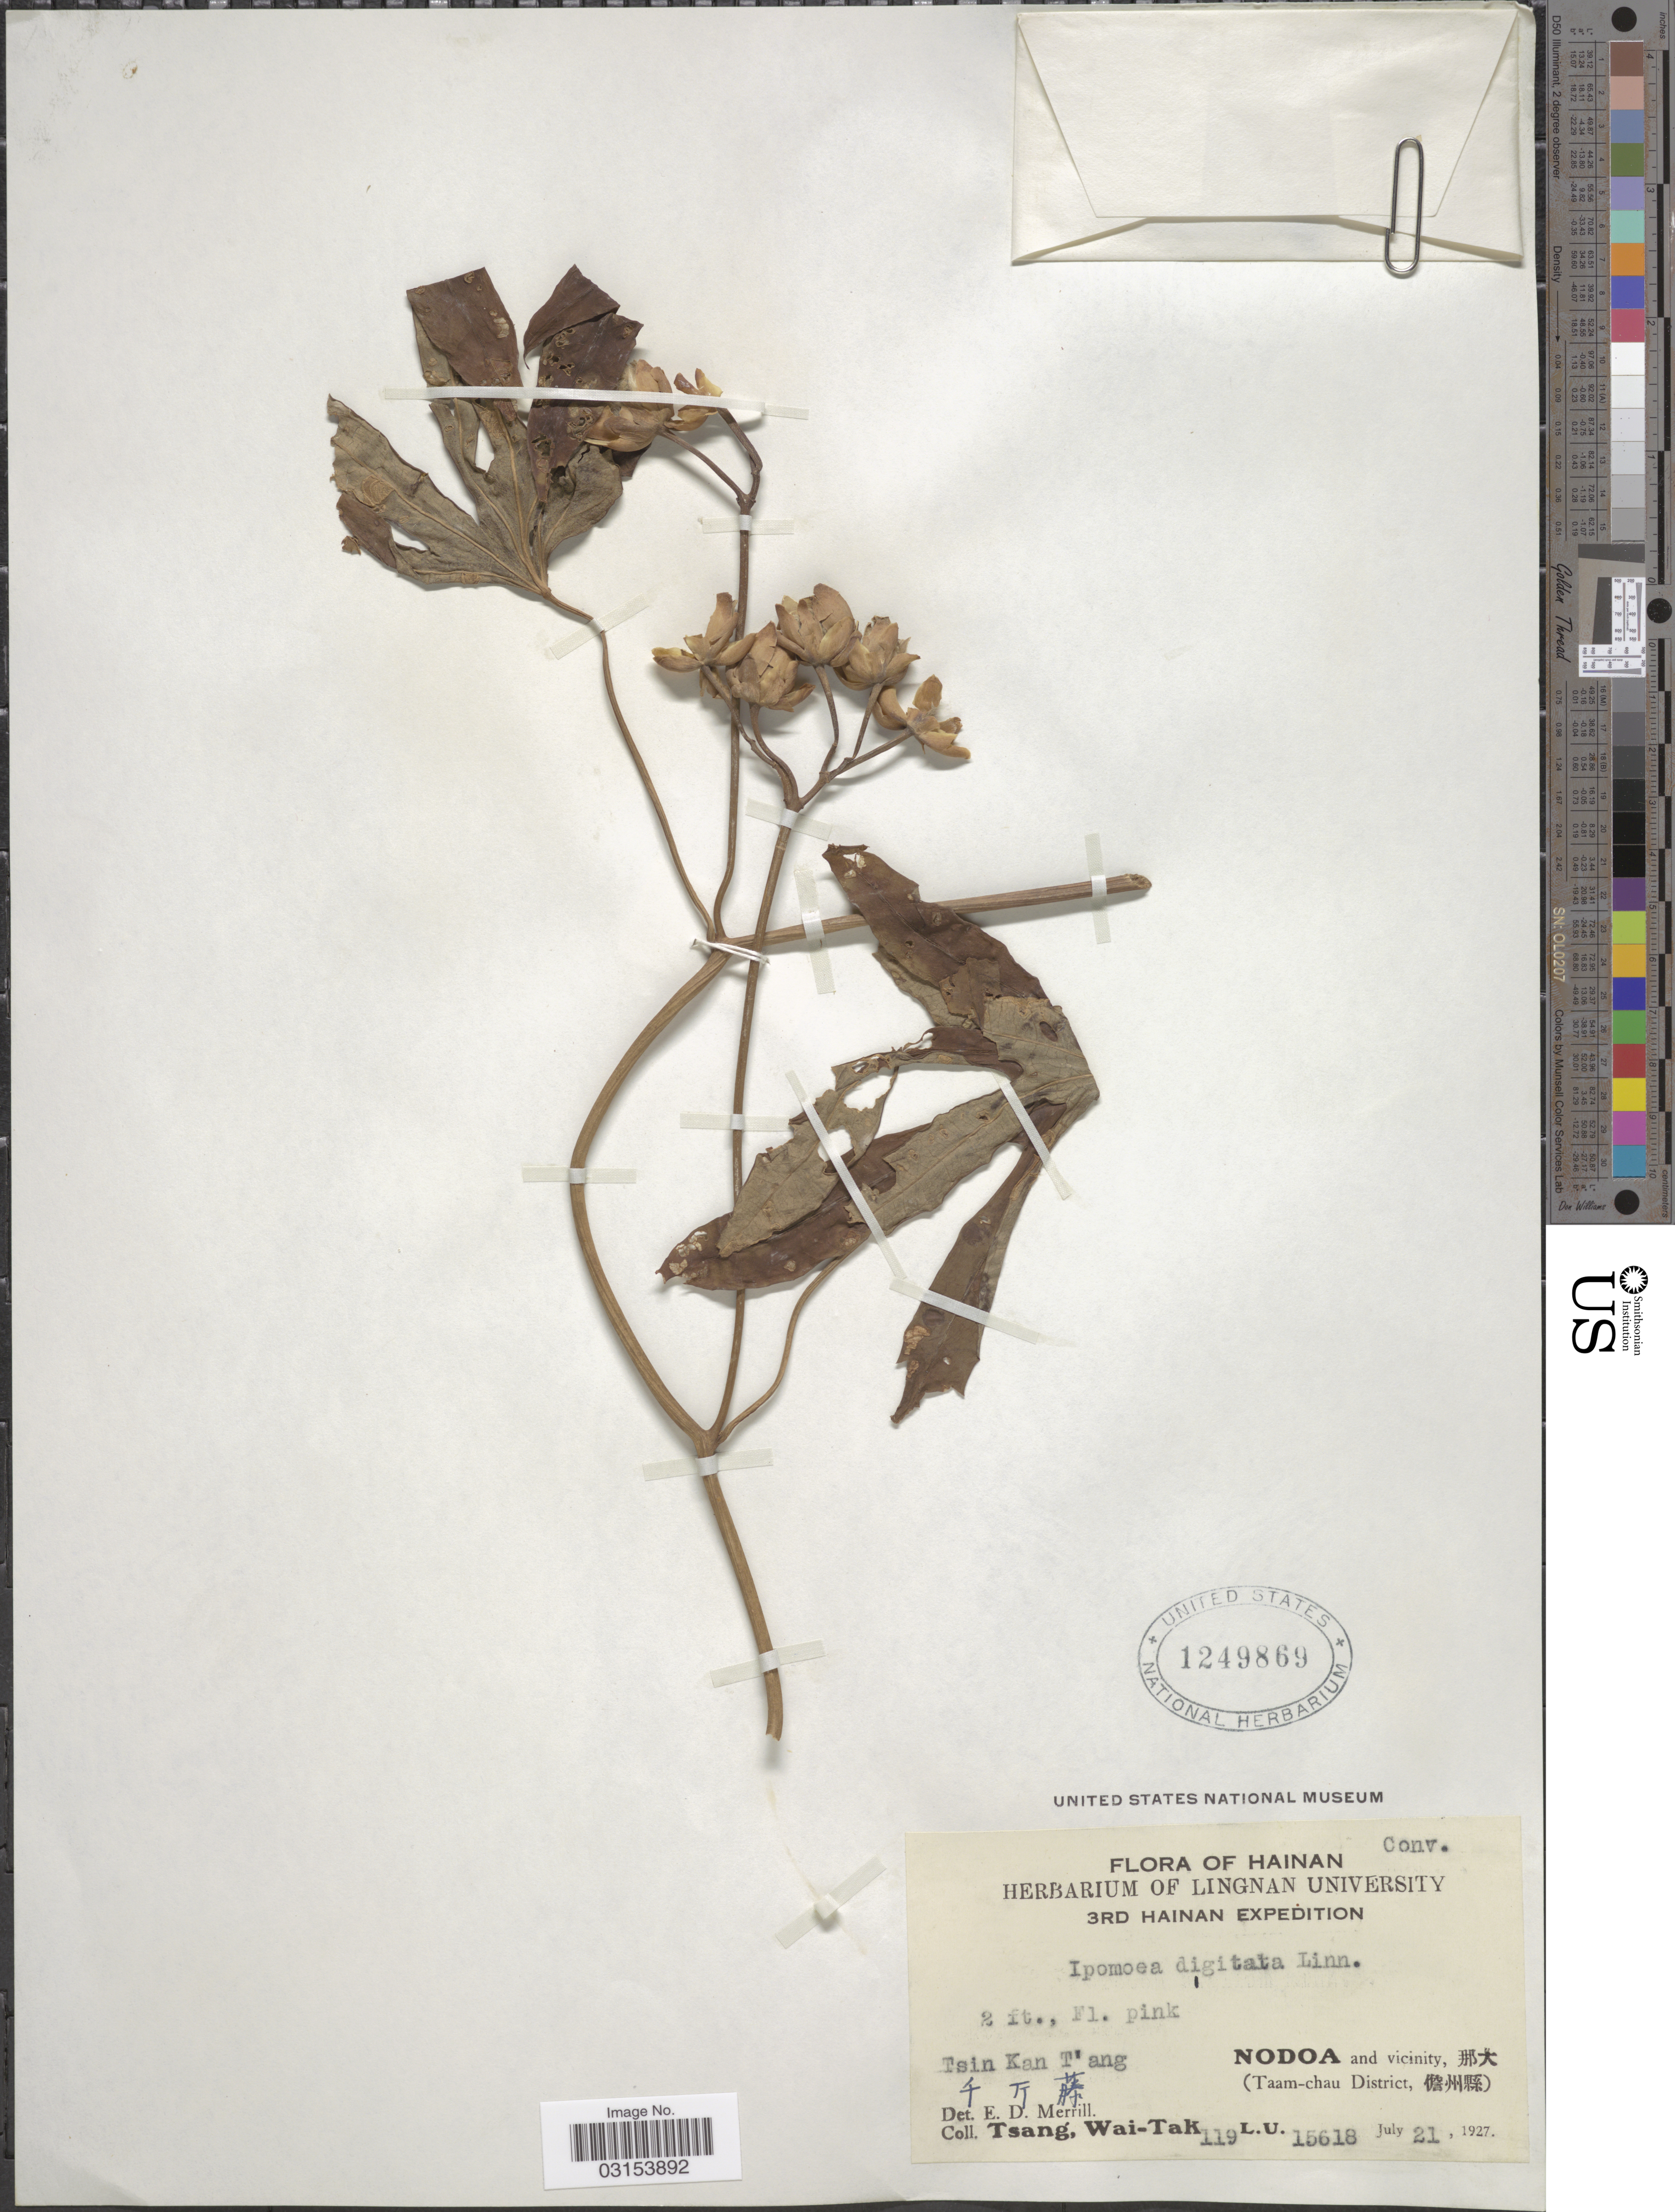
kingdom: Plantae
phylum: Tracheophyta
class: Magnoliopsida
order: Solanales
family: Convolvulaceae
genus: Ipomoea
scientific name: Ipomoea digitata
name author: L.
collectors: W. T. Tsang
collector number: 119L.U.15618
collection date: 1927-07-21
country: China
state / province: Hainan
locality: inKan T'ang. Nodoa and vicinity, (Taam-chau District.)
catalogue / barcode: US 1249869